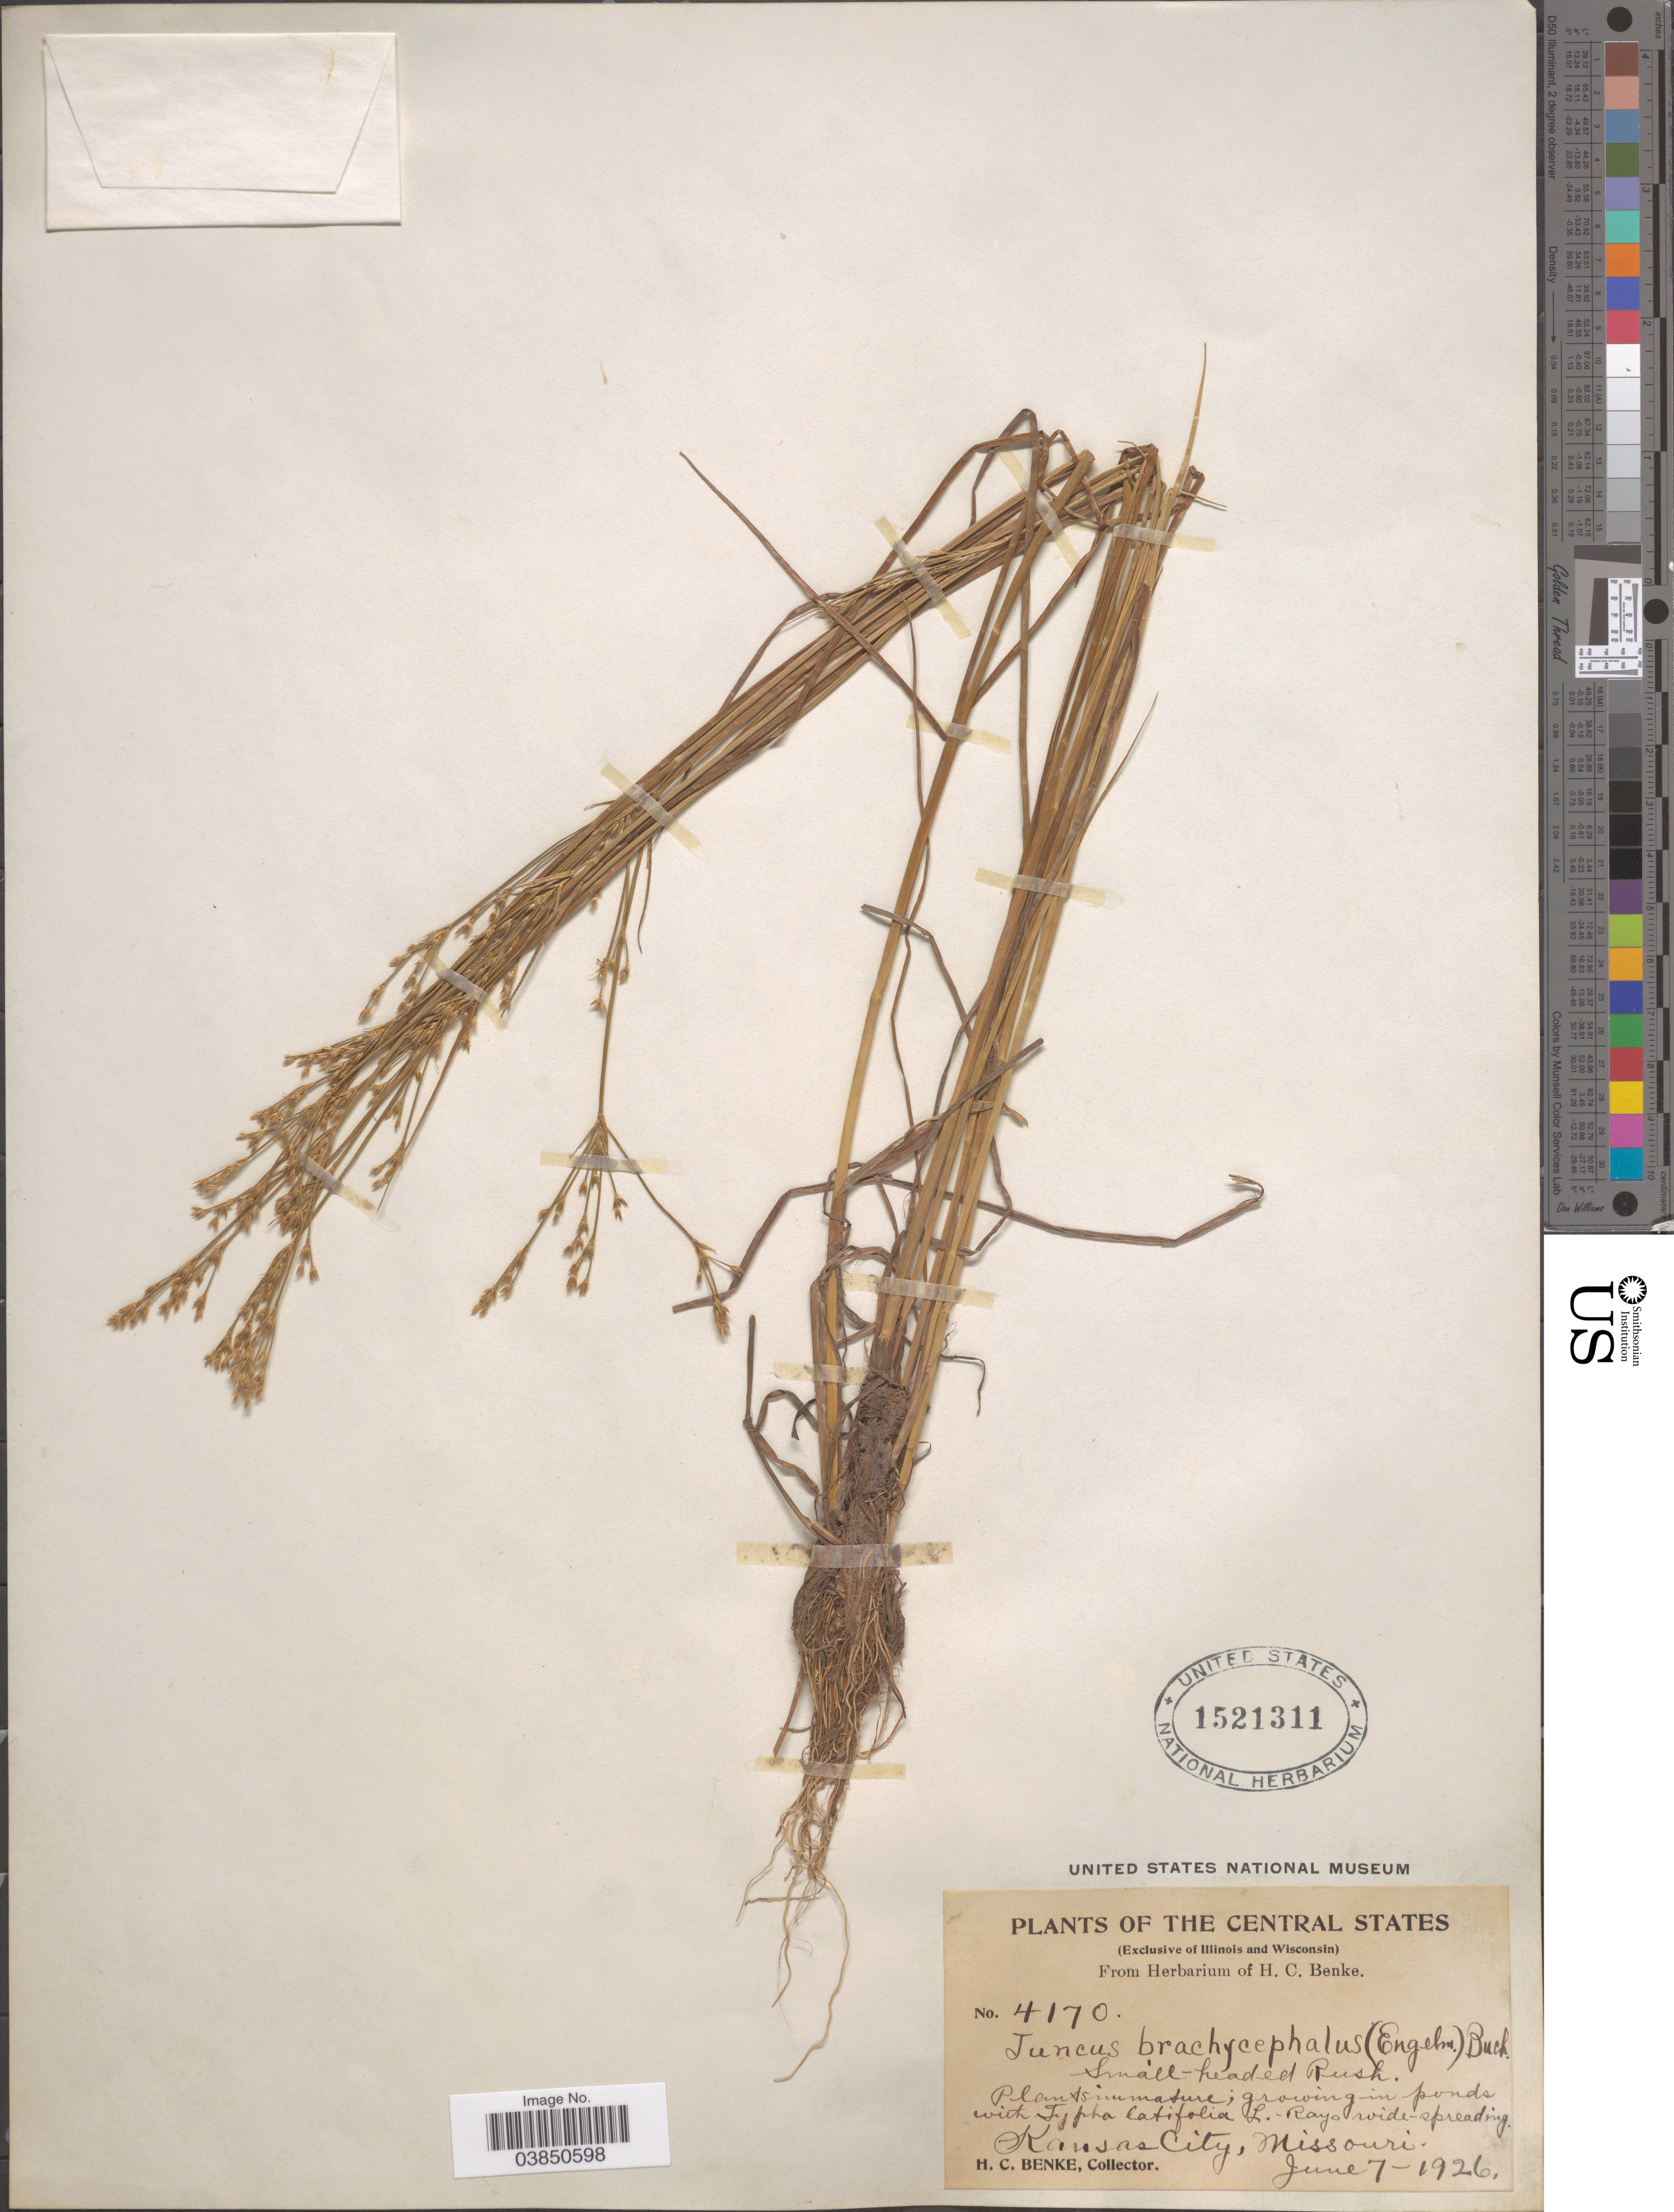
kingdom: Plantae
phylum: Tracheophyta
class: Liliopsida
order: Poales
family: Juncaceae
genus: Juncus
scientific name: Juncus brachycephalus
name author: (Engelm.) Buchenau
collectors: H. Benke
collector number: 4170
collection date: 1926-06-07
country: United States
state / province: Missouri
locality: The Central States. Kansas City.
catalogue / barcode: US 1521311